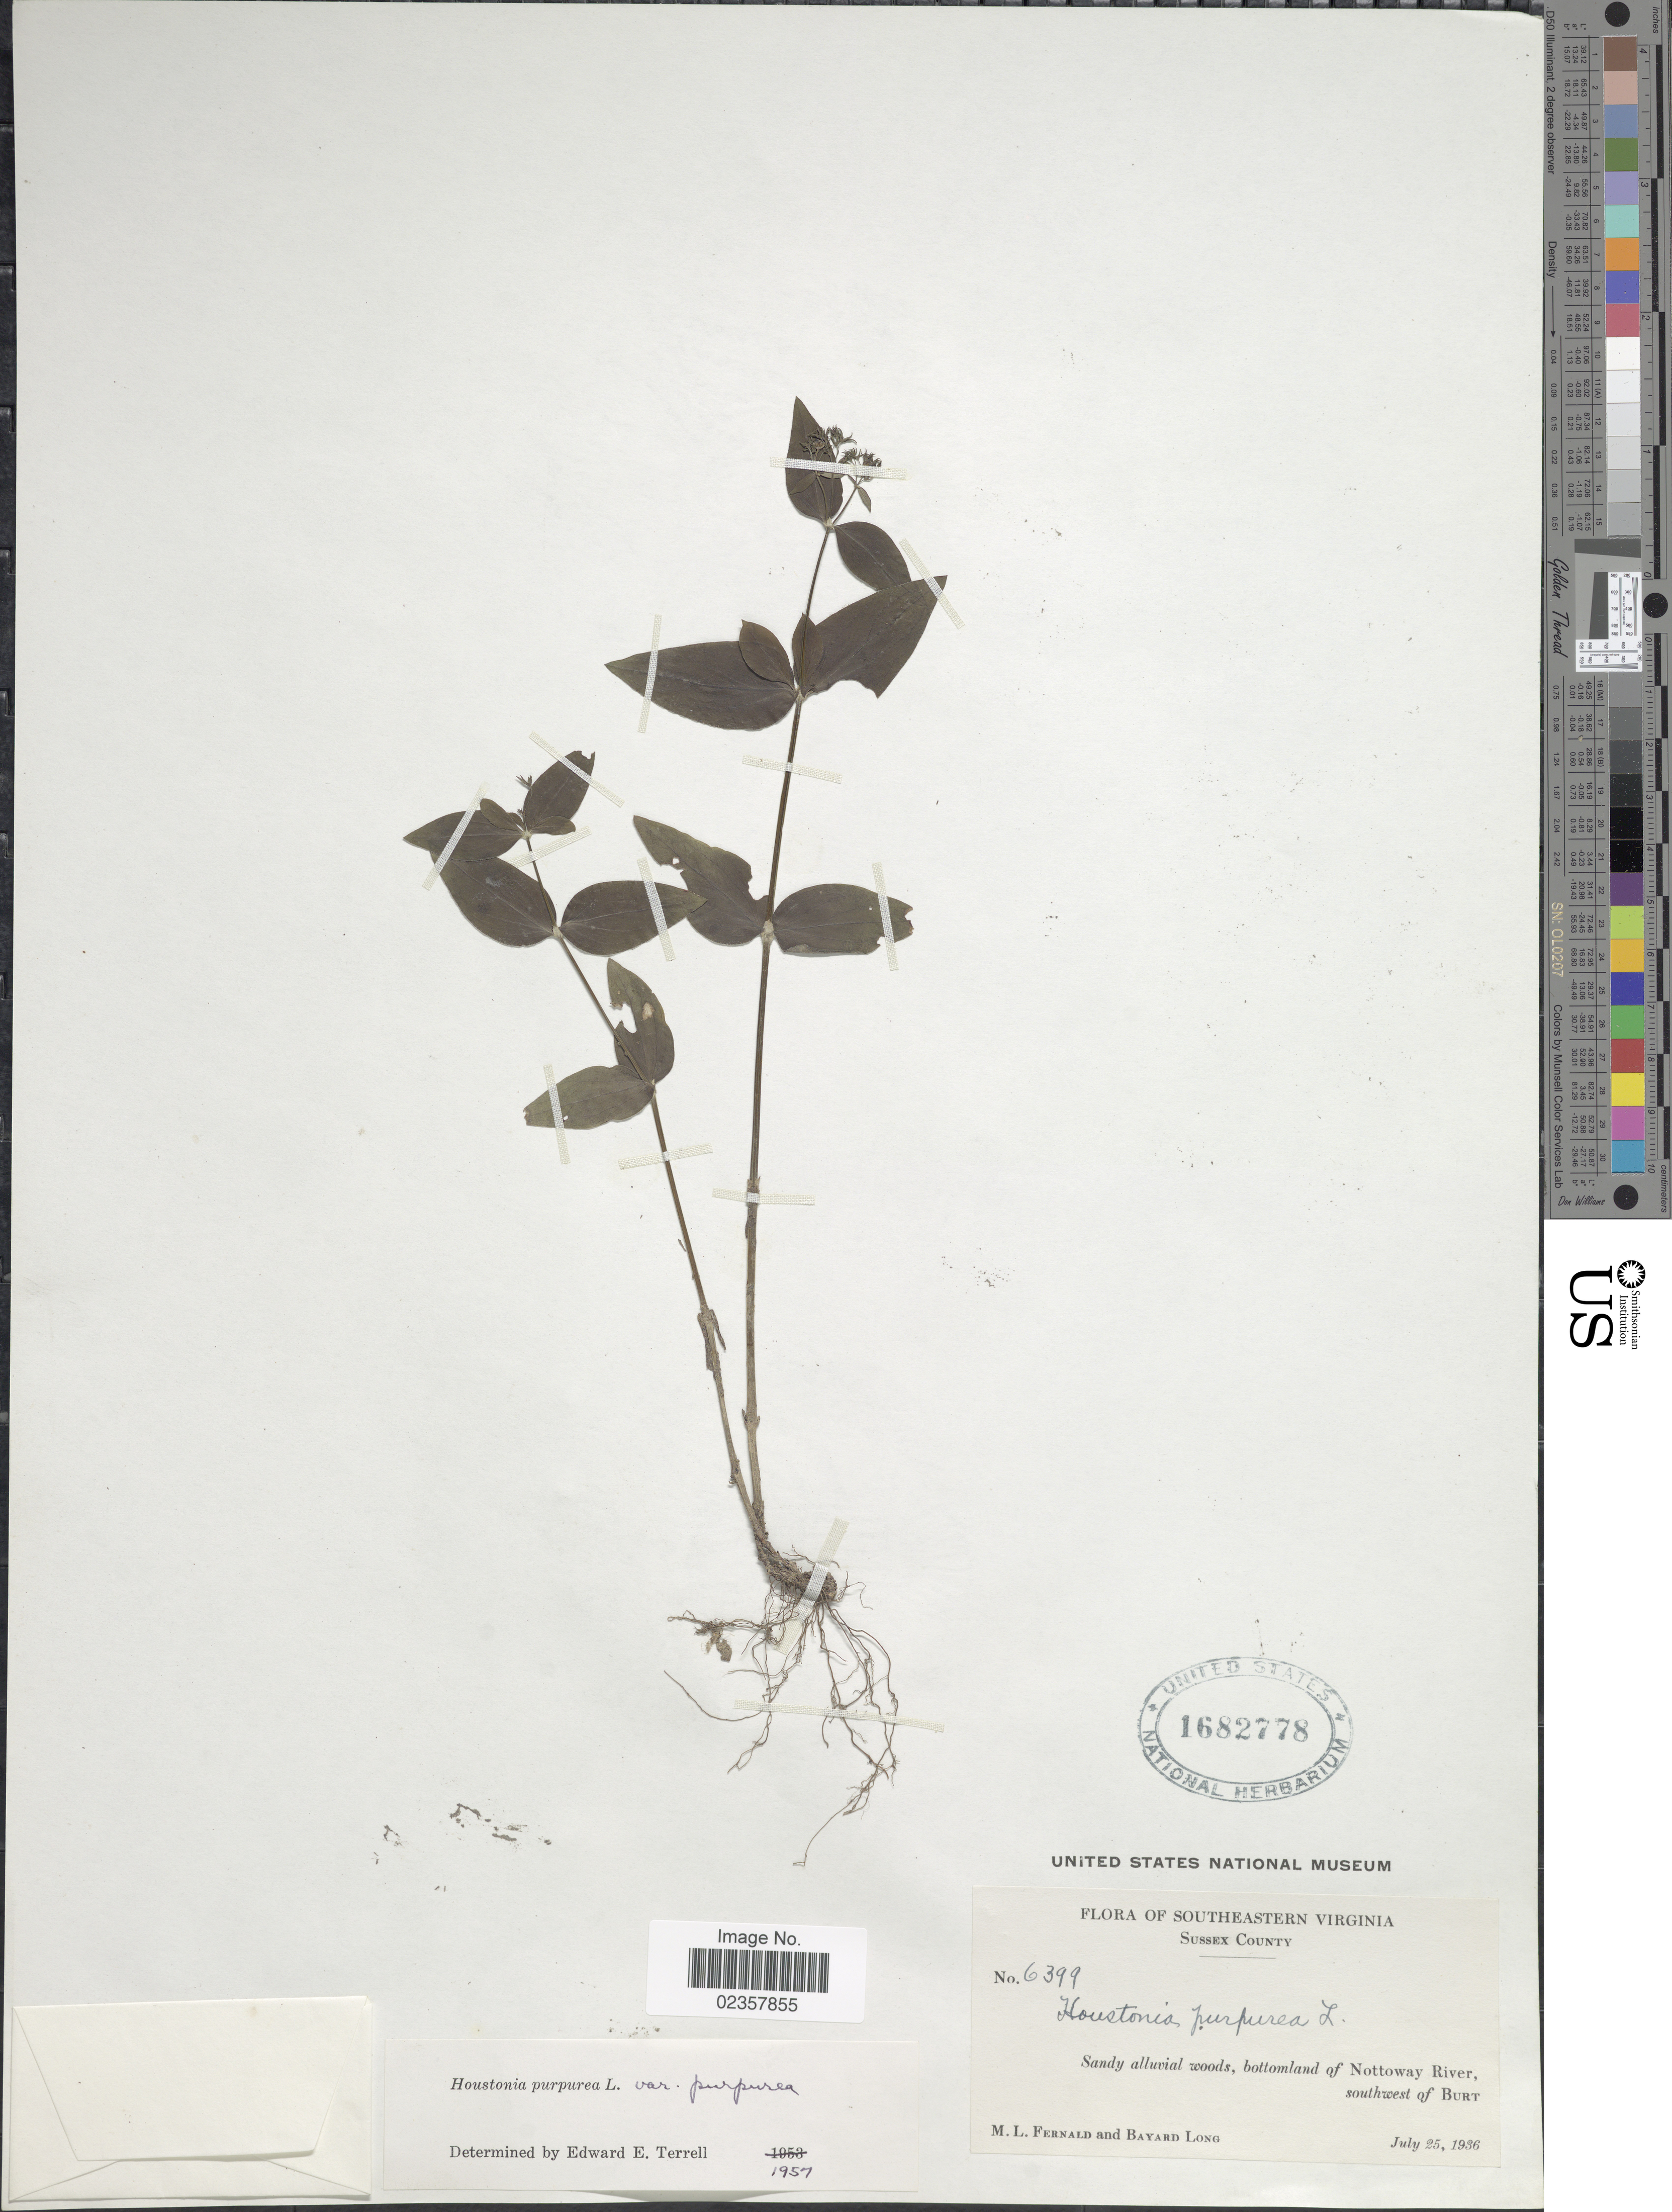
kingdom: Plantae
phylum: Tracheophyta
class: Magnoliopsida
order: Gentianales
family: Rubiaceae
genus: Houstonia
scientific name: Houstonia purpurea var. purpurea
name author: L.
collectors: M. L. Fernald & B. Long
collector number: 6399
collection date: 1936-07-25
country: United States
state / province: Virginia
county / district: Sussex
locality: Southeastern Virginia. Sussex County. Sandy alluvial woods, bottomland of Nottoway River, Southwest of Burt.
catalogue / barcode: US 1682778